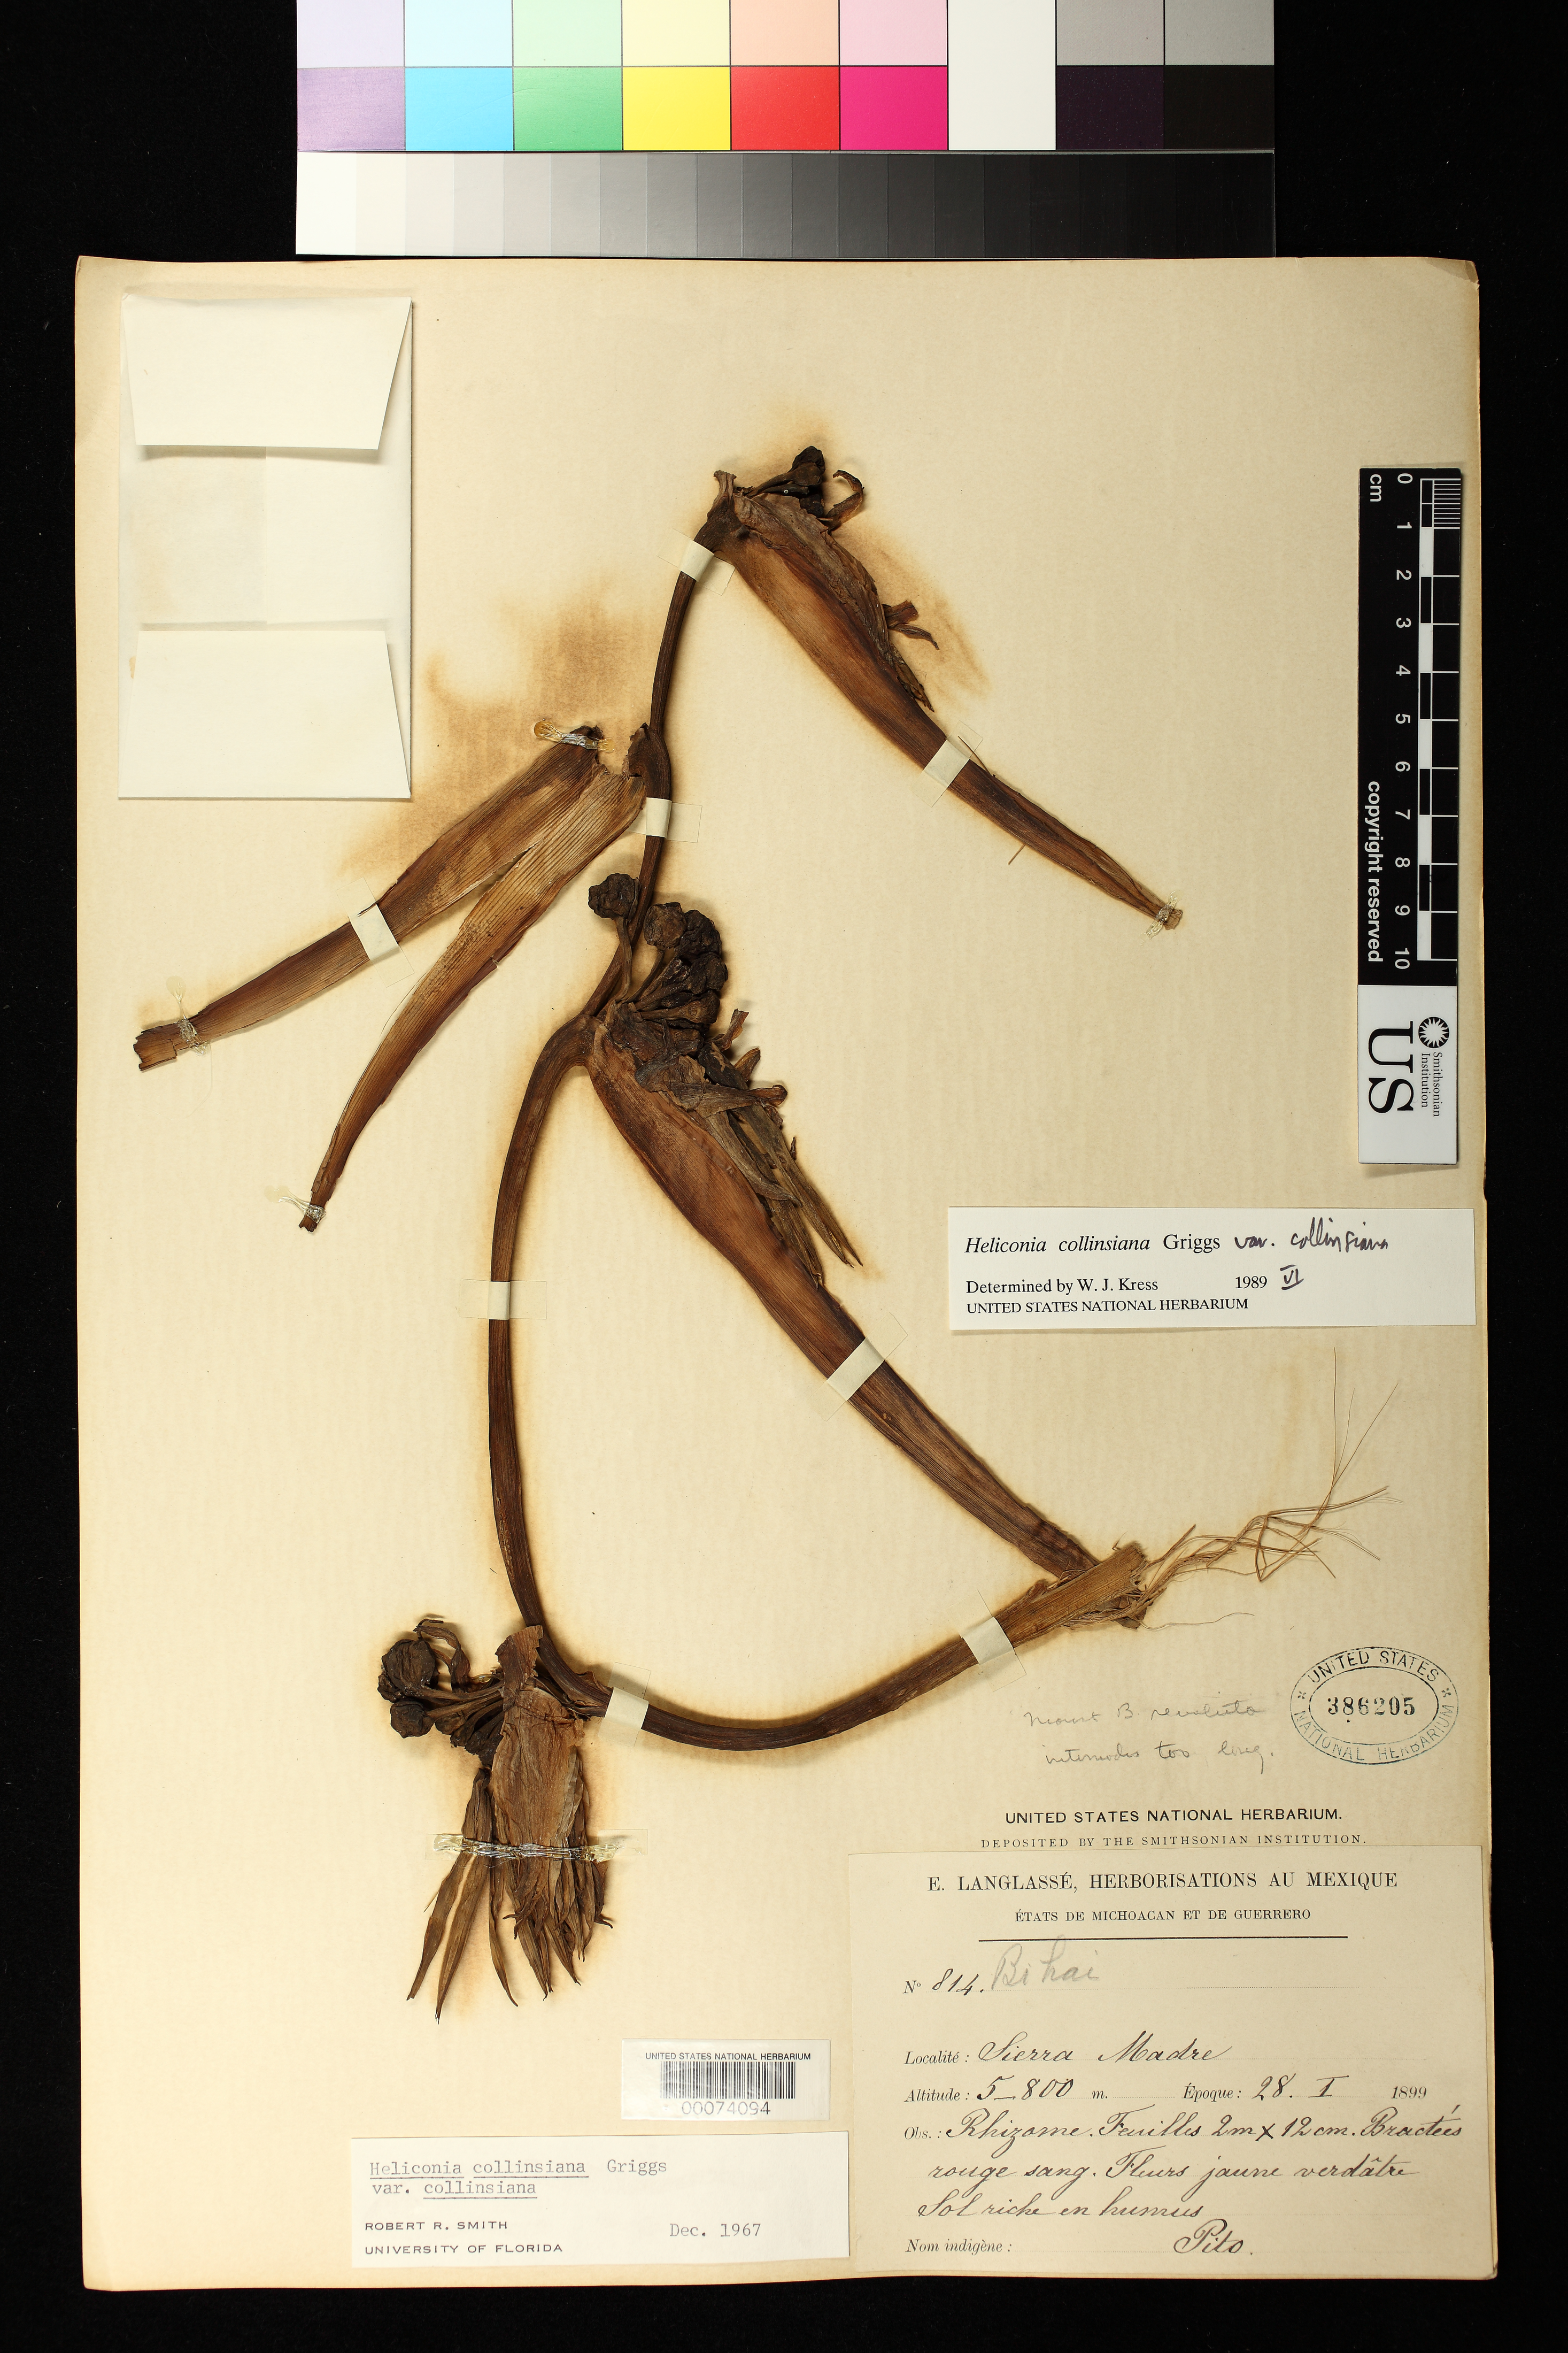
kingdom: Plantae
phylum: Tracheophyta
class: Liliopsida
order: Zingiberales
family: Heliconiaceae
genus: Heliconia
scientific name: Heliconia collinsiana var. collinsiana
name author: R.F. Griggs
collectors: E. Langlassé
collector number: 814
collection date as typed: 28 Jan 1899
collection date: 1899-01-28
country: Mexico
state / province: Guerrero / Michoacán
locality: Sierra Madre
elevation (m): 5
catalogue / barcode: US 386205